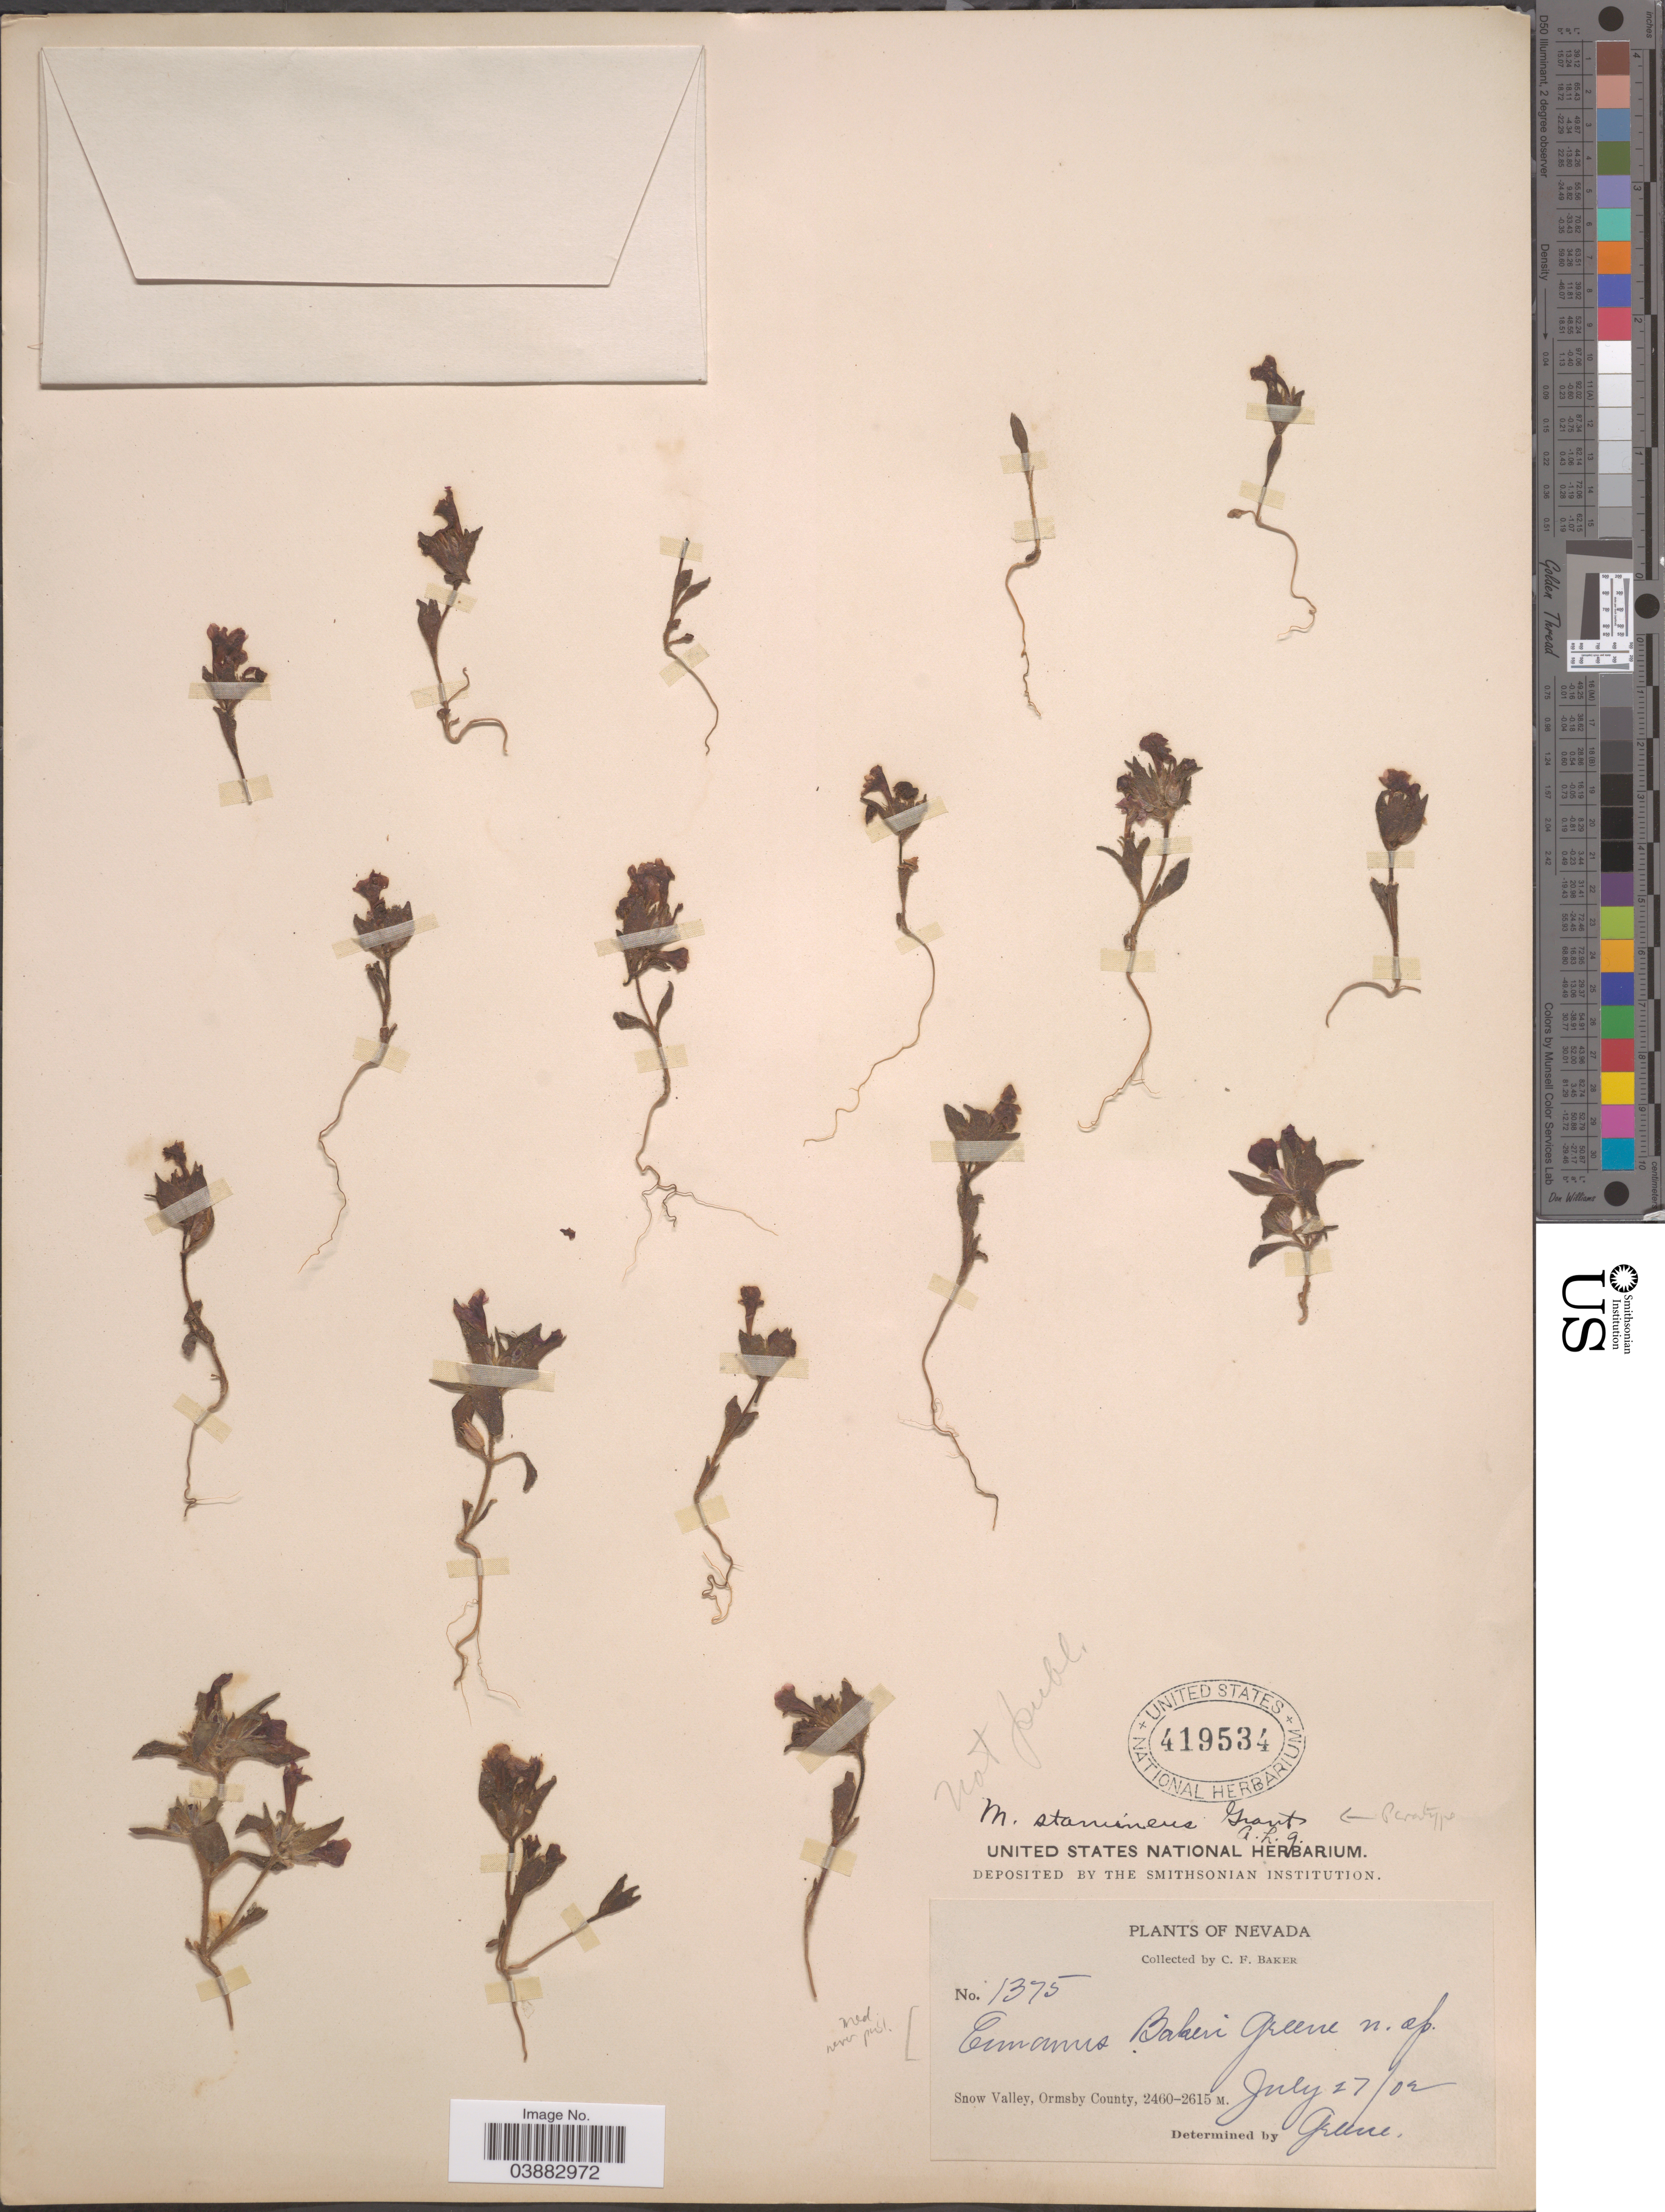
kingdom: Plantae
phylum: Tracheophyta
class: Magnoliopsida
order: Lamiales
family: Phrymaceae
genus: Mimulus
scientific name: Mimulus stamineus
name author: A.L. Grant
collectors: C. F. Baker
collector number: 1375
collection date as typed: Transcribed d/m/y: 27/7/2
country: United States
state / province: Nevada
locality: Snow Valley, Ormsby County.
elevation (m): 2460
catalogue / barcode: US 419534